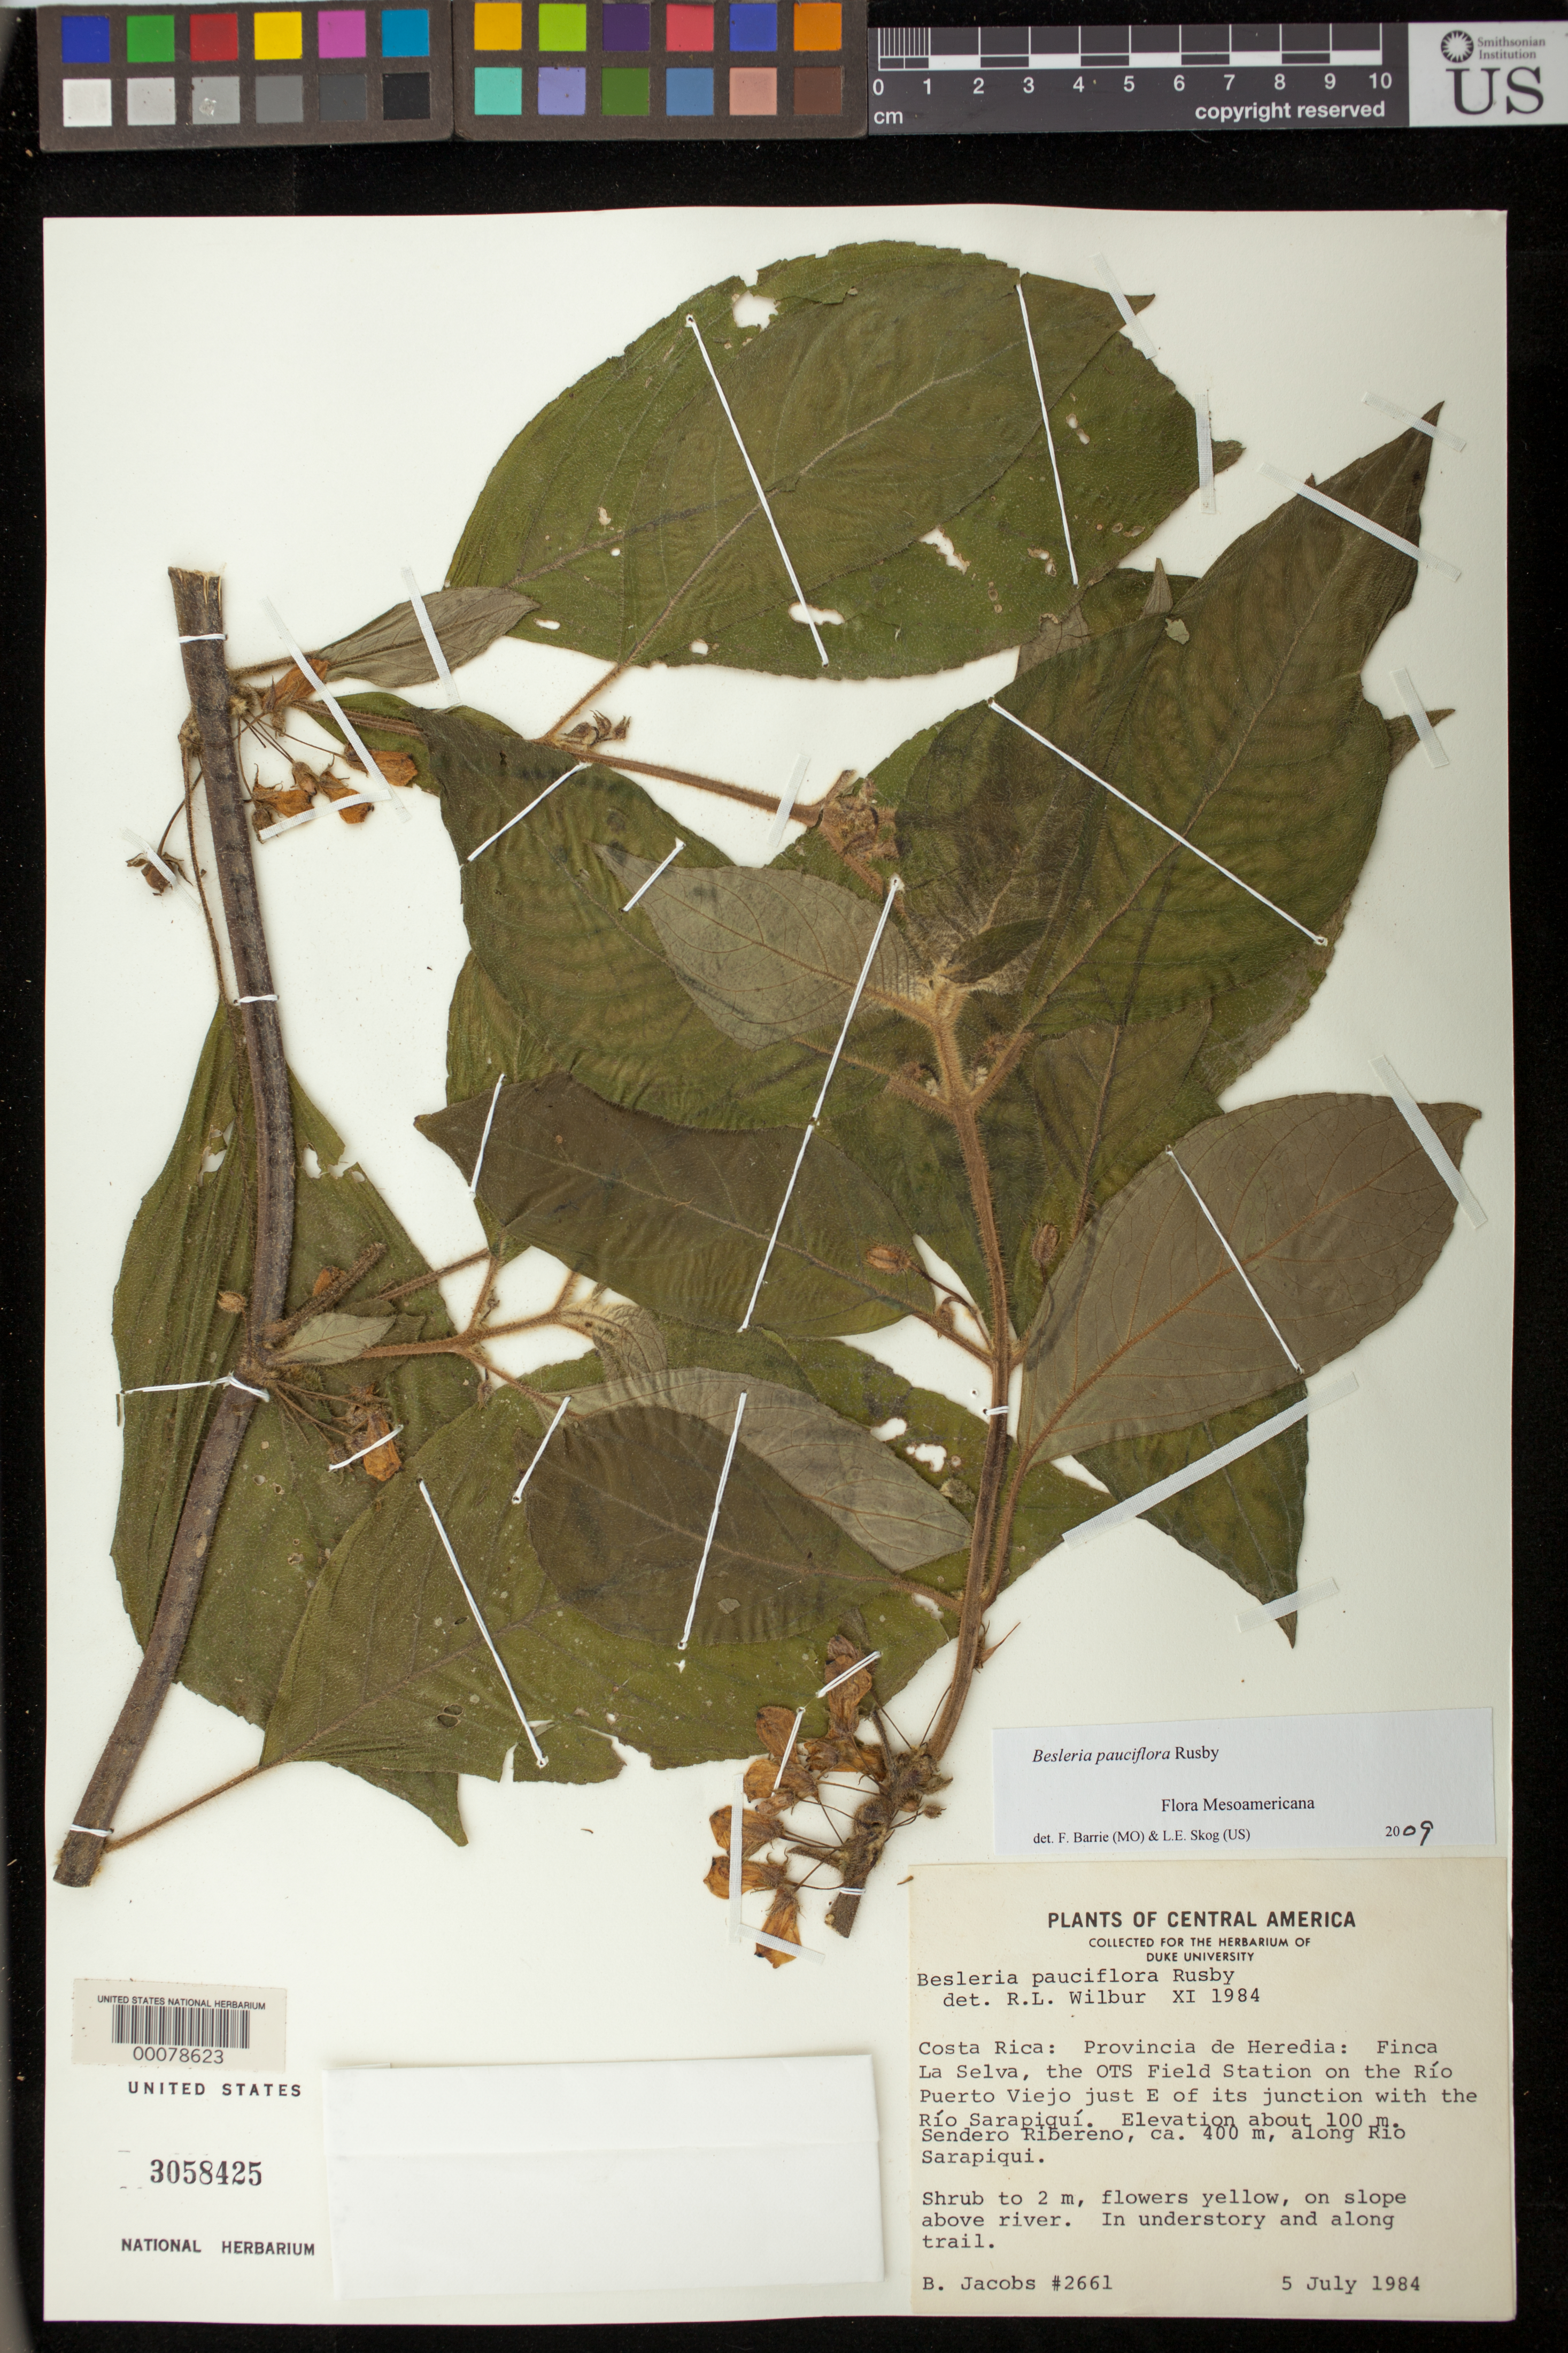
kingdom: Plantae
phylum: Tracheophyta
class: Magnoliopsida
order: Lamiales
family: Gesneriaceae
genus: Besleria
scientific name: Besleria pauciflora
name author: Rusby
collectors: B. Jacobs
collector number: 2661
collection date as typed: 05 Jul 1984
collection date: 1984-07-05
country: Costa Rica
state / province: Heredia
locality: Finca La Selva, the OTS field station on the Rio Puerto Viejo just E of its junction with the Rio Sarapiqui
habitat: Slope above river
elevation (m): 400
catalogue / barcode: US 3058425